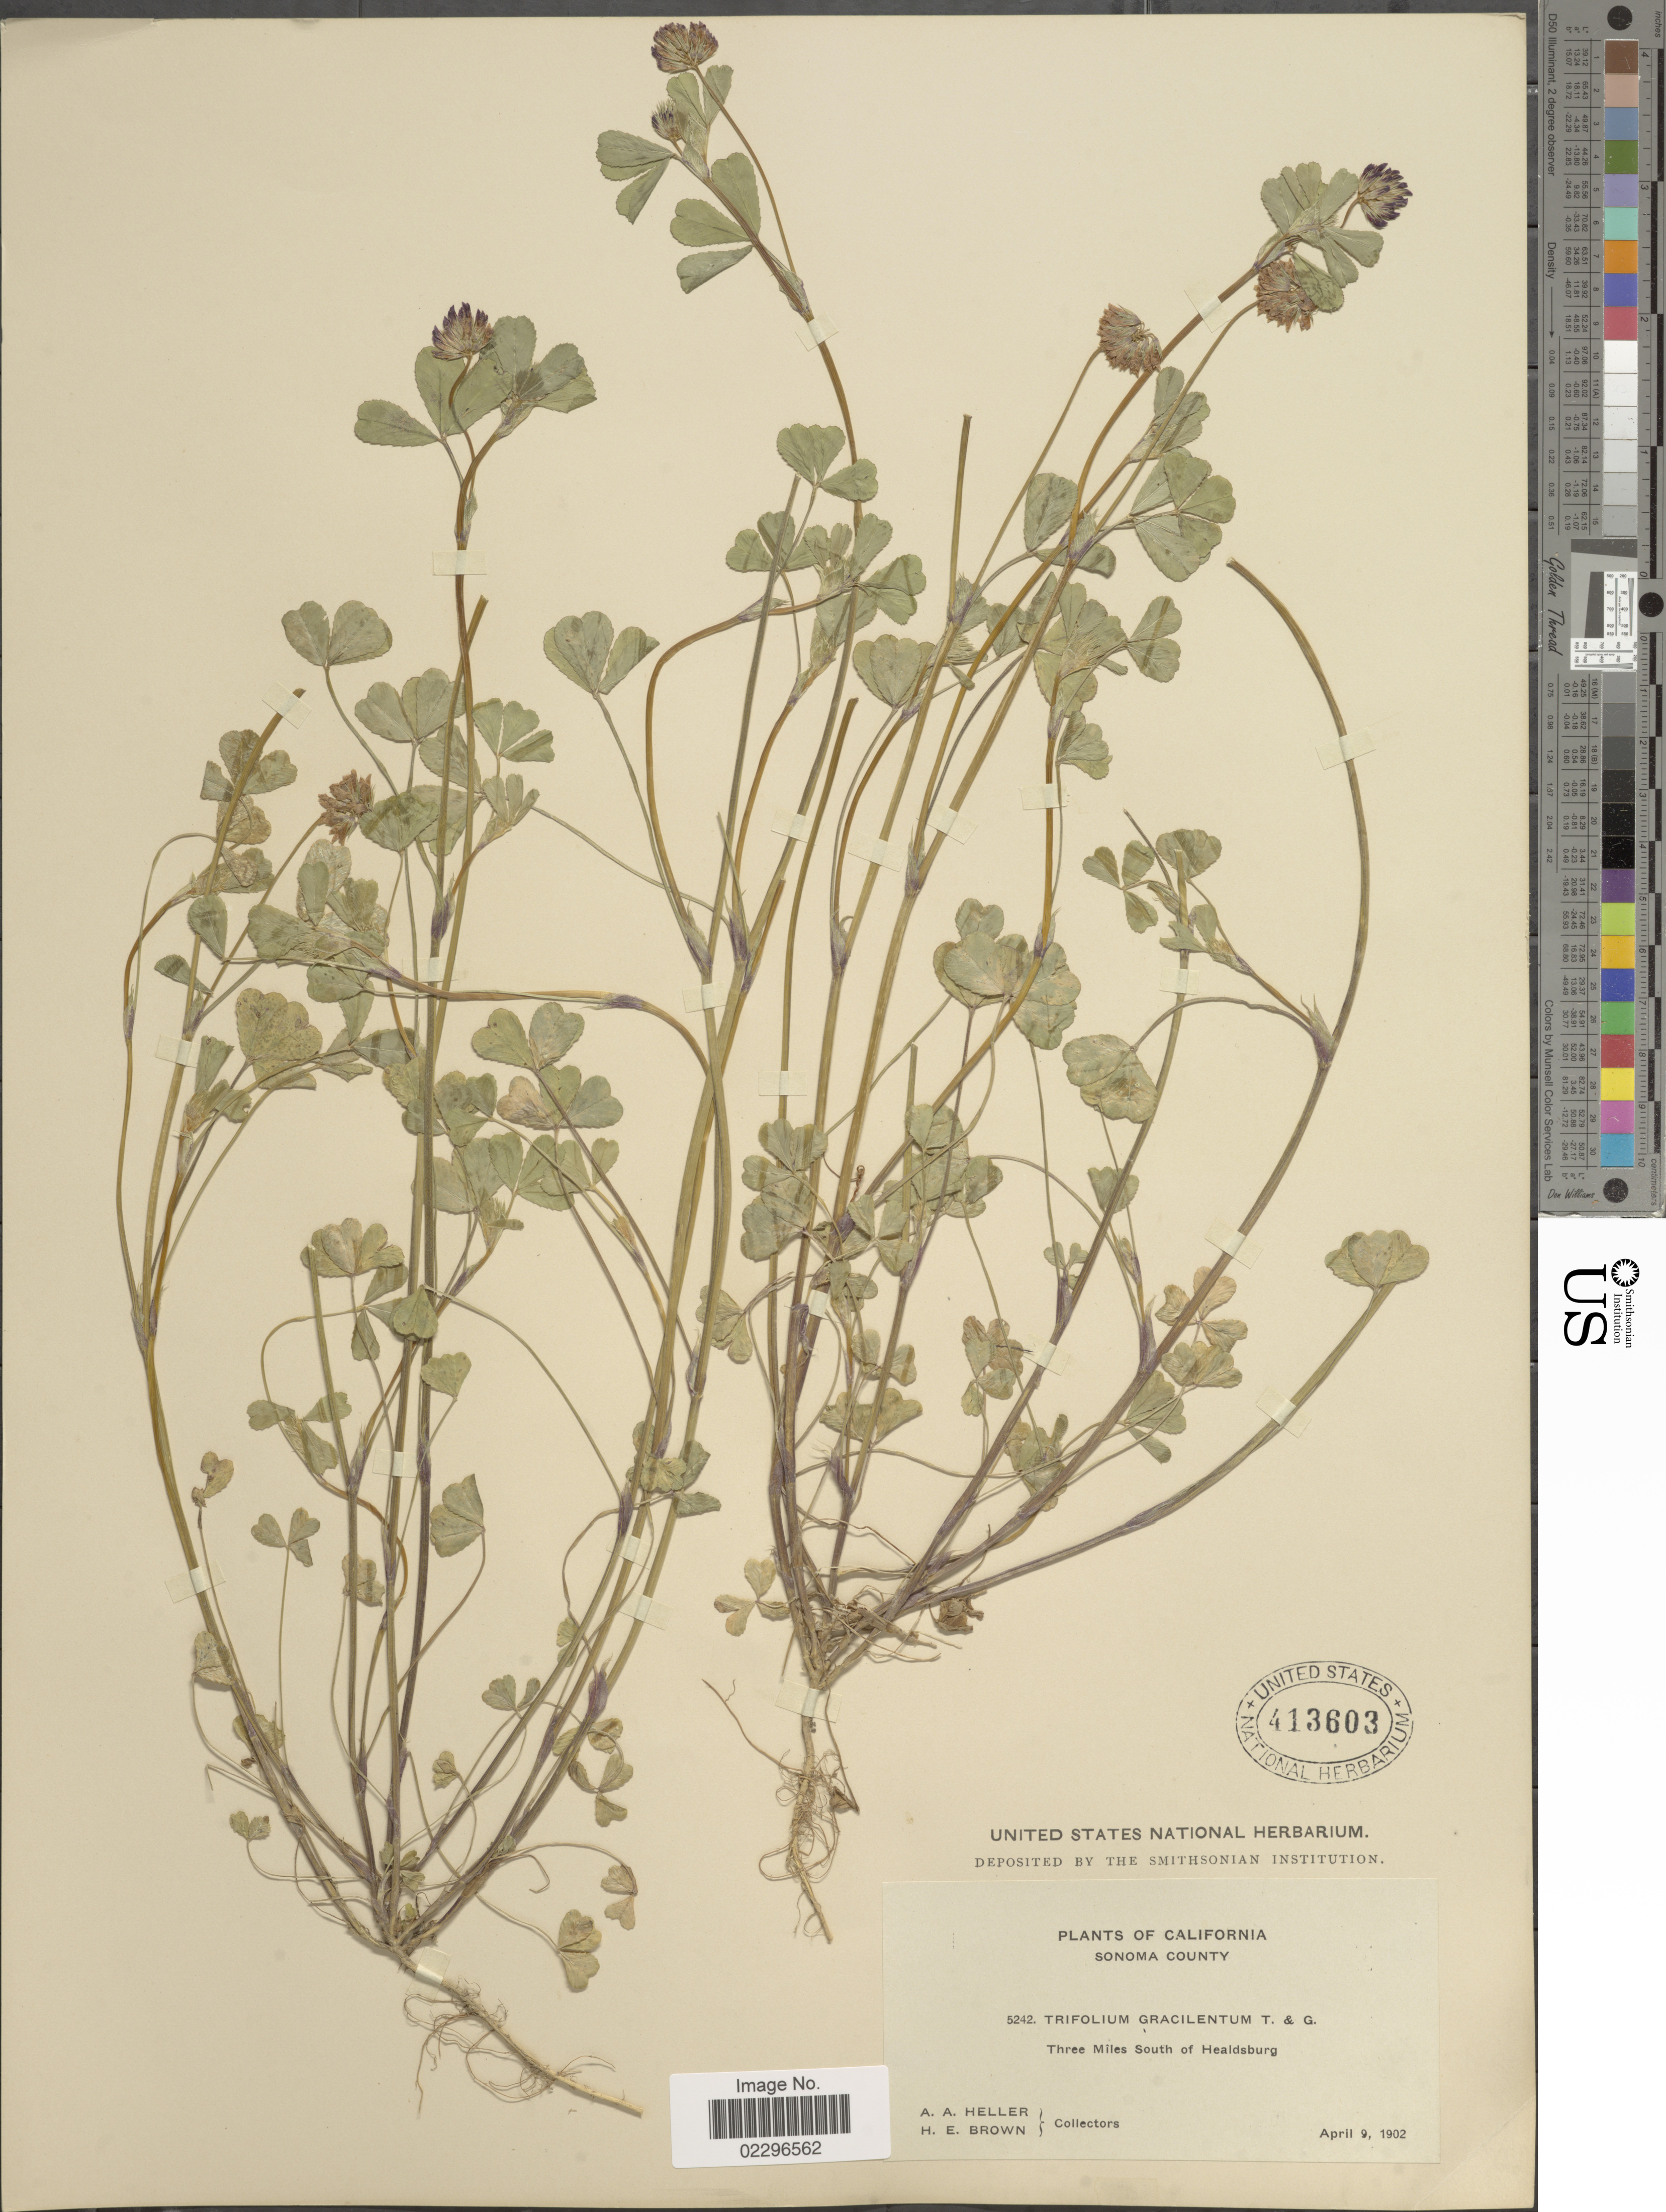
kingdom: Plantae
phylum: Tracheophyta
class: Magnoliopsida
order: Fabales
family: Fabaceae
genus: Trifolium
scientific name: Trifolium gracilentum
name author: Torr. & A. Gray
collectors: A. A. Heller & H. E. Brown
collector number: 5242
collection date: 1902-04-09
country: United States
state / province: California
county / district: Sonoma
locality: Sonoma County, Three miles South of Healdsburg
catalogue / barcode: US 413603